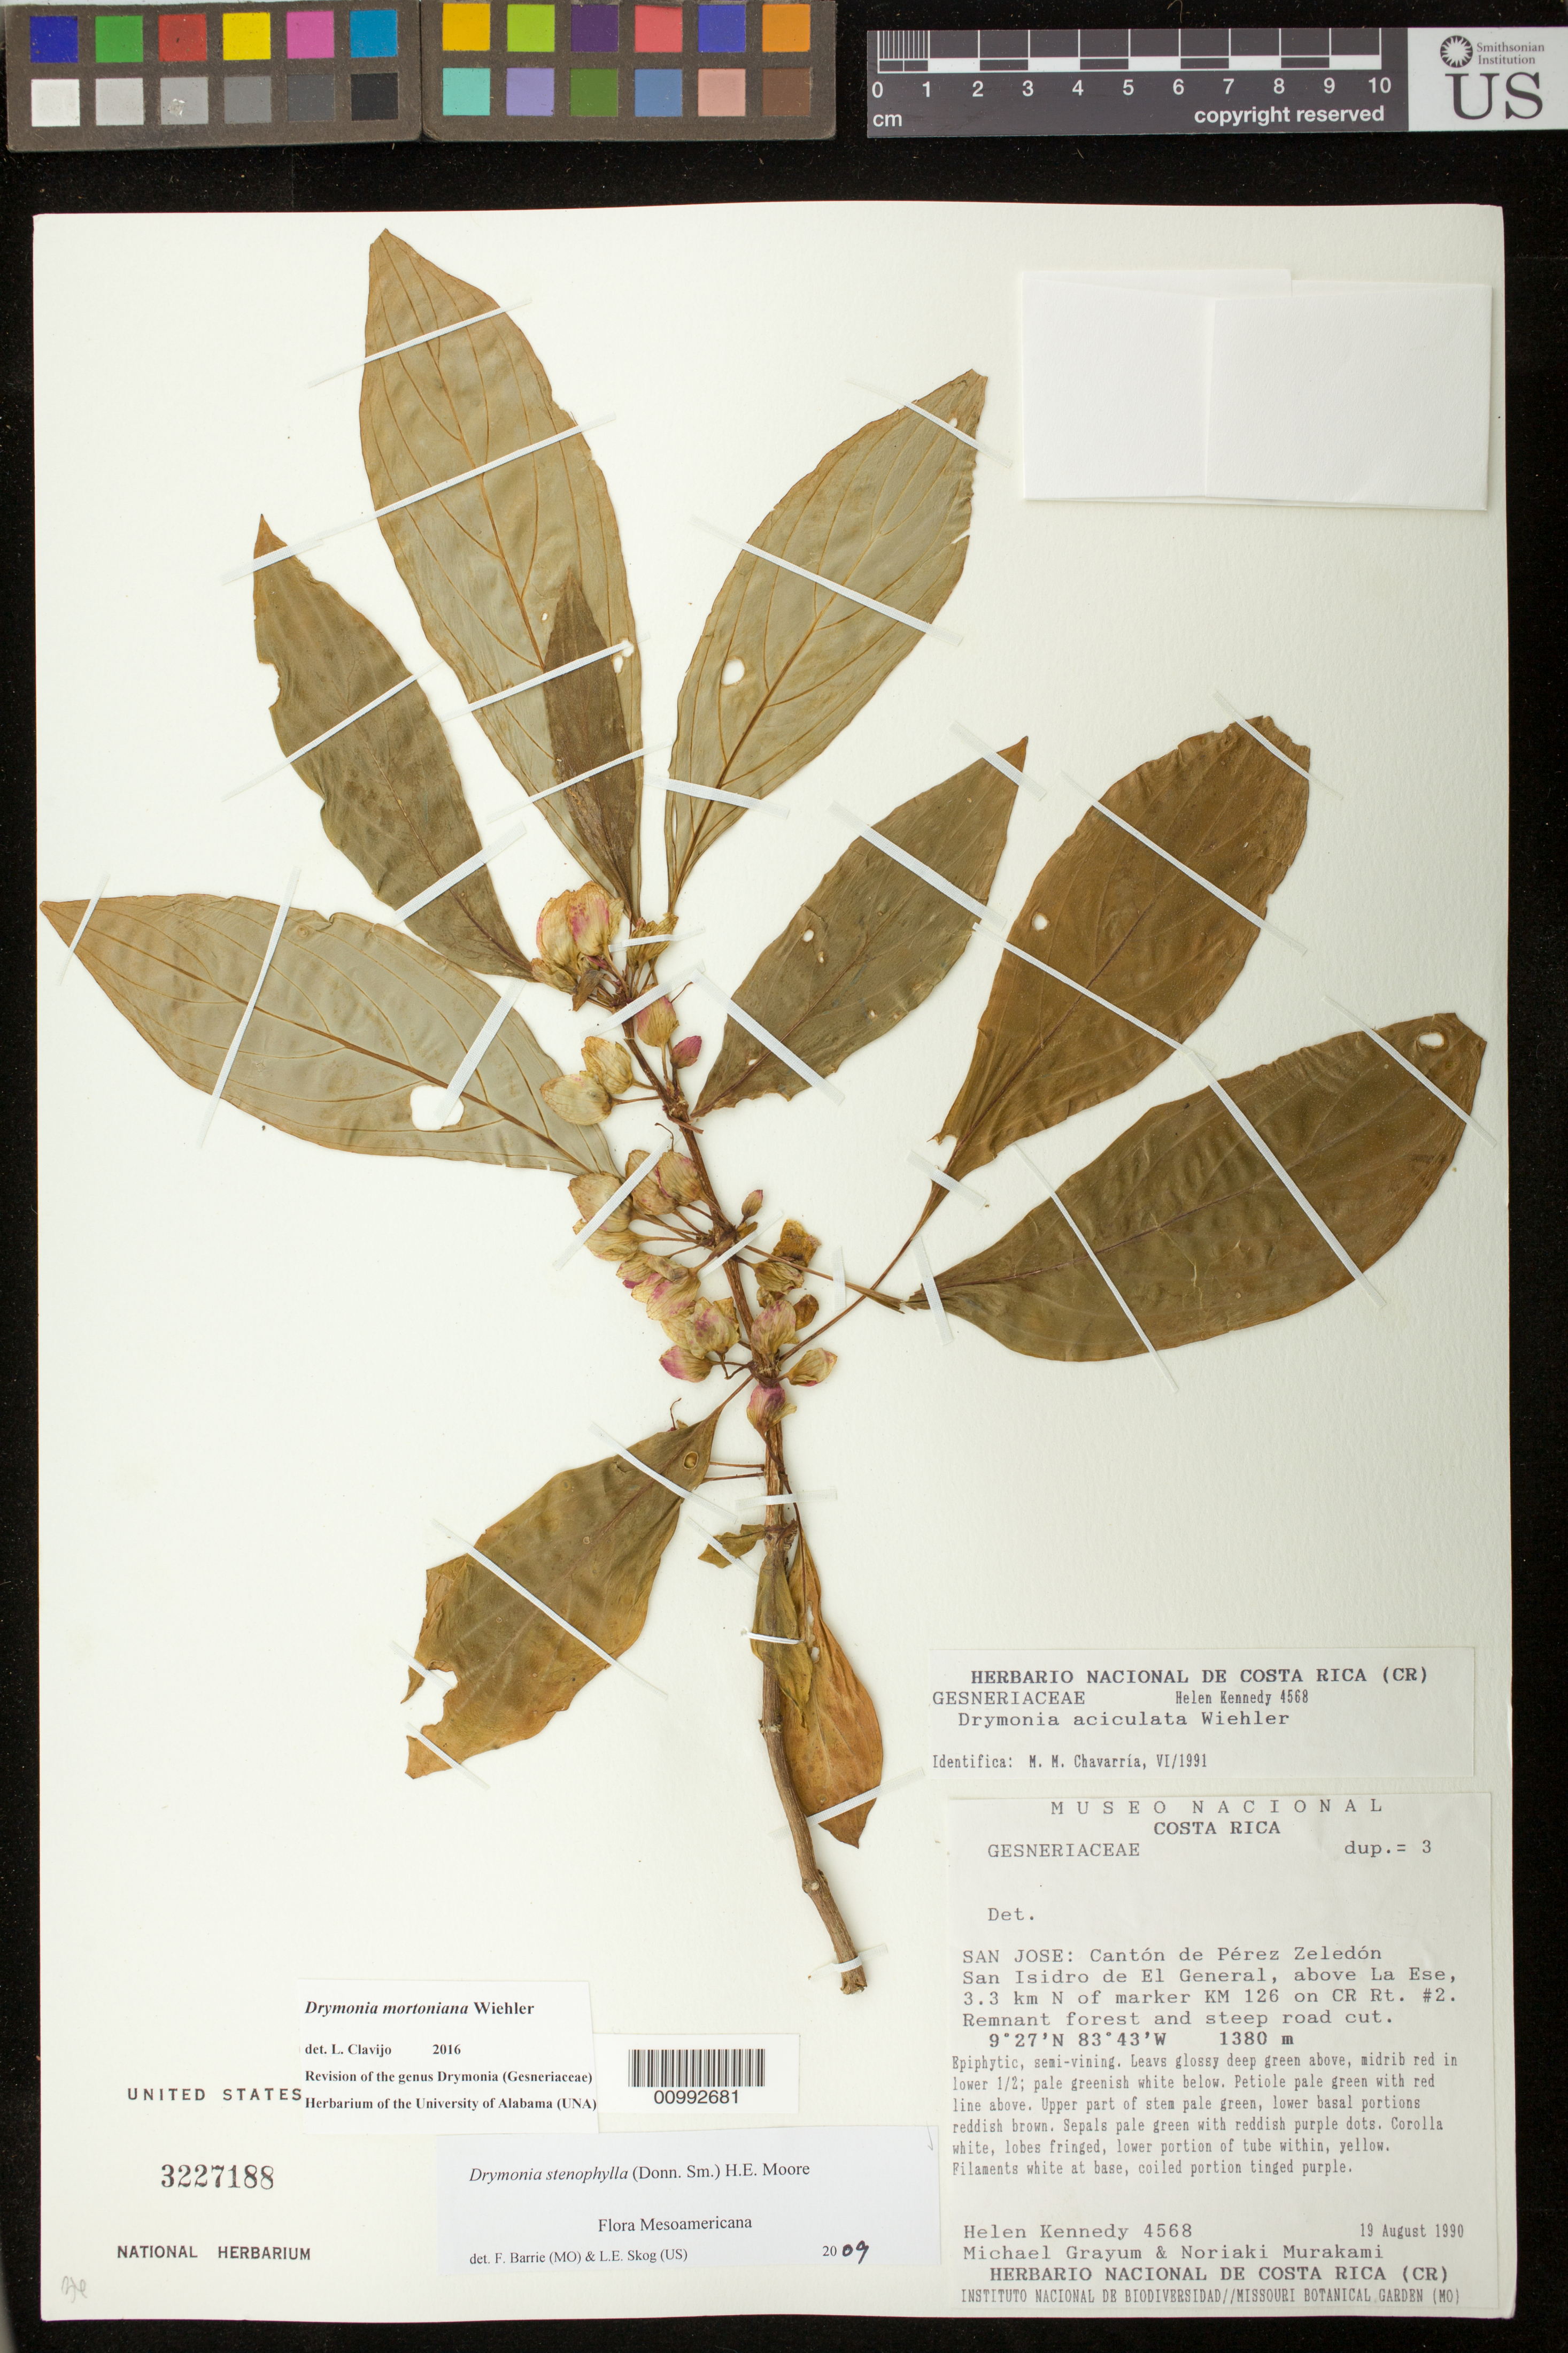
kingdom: Plantae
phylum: Tracheophyta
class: Magnoliopsida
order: Lamiales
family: Gesneriaceae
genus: Drymonia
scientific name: Drymonia mortoniana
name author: Wiehler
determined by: Clavijo, L.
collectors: H. Kennedy, M. H. Grayum & N. Murakami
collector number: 4568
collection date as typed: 19 Aug 1990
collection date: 1990-08-19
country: Costa Rica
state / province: San José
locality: San Jose: Cantón de Pérez Zeledón, San Isidro de El General, above La Ese, 3.3 km N of marker KM 126 on CR Rt. #2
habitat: Remnant forest and steep road cut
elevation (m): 1380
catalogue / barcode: US 3227188